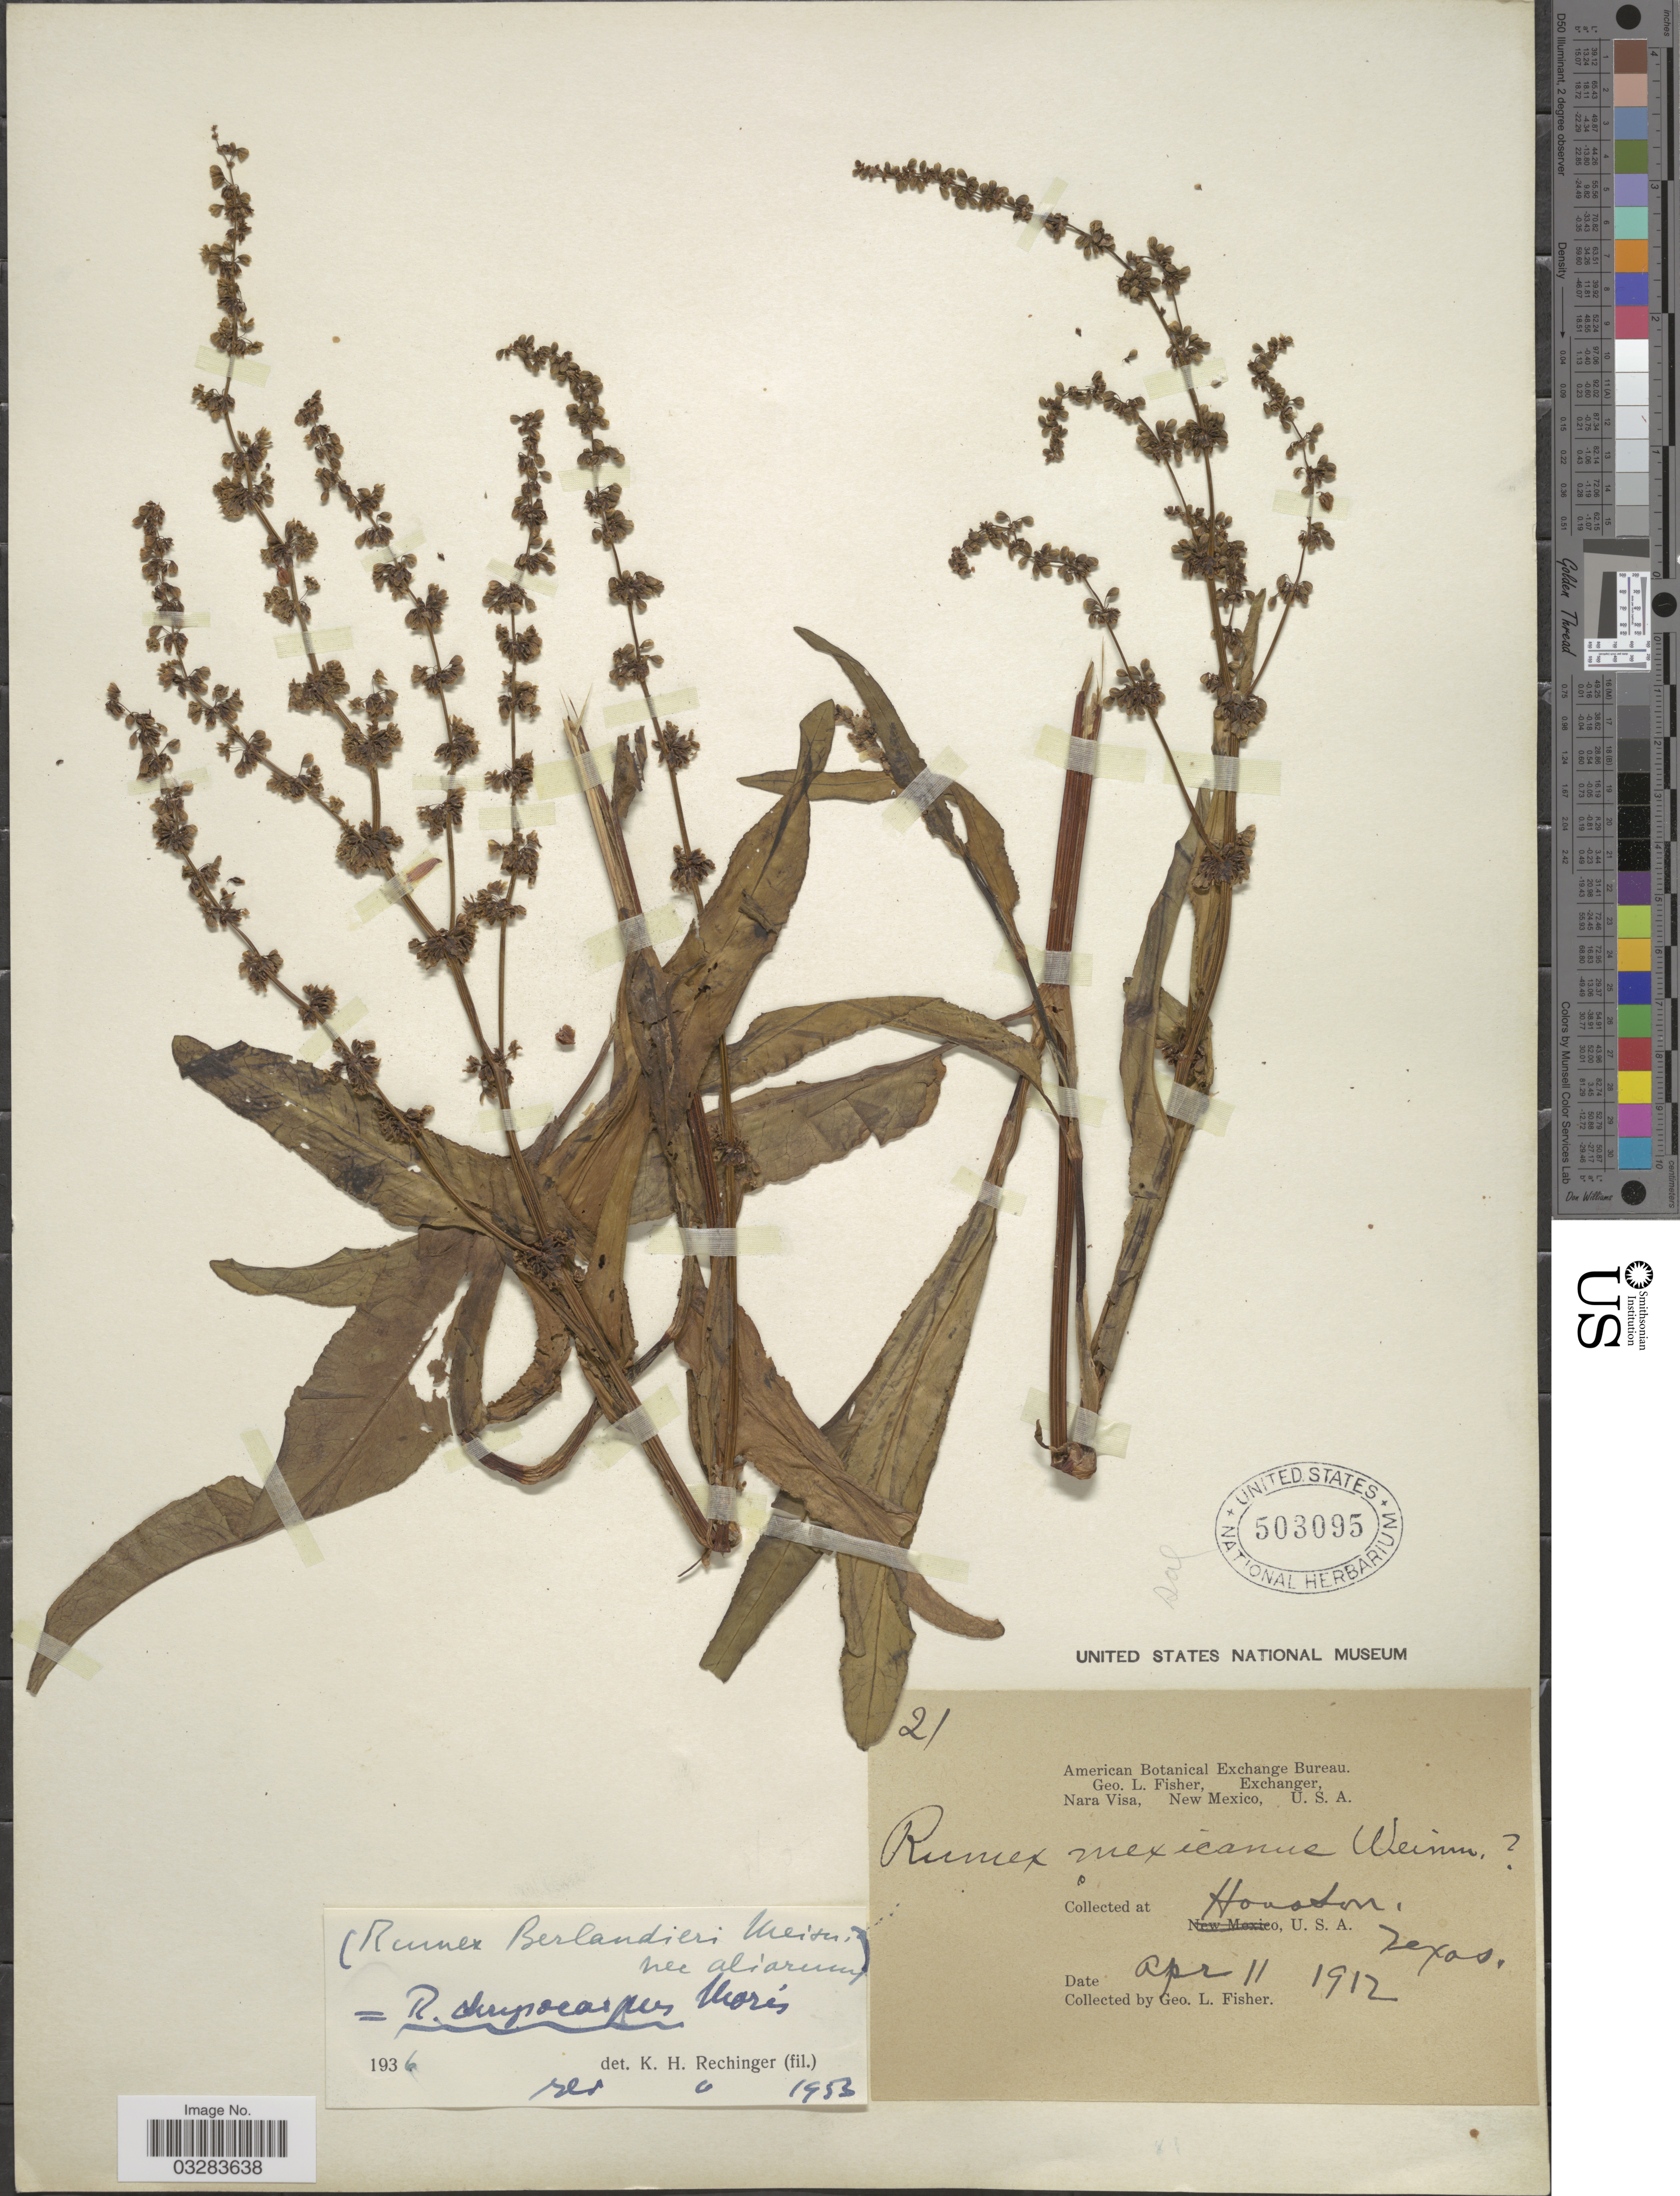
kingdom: Plantae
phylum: Tracheophyta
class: Magnoliopsida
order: Caryophyllales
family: Polygonaceae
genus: Rumex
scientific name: Rumex chrysocarpus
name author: Moris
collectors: G. L. Fisher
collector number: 21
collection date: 1912-04-11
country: United States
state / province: Texas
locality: Houston.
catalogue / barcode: US 503095